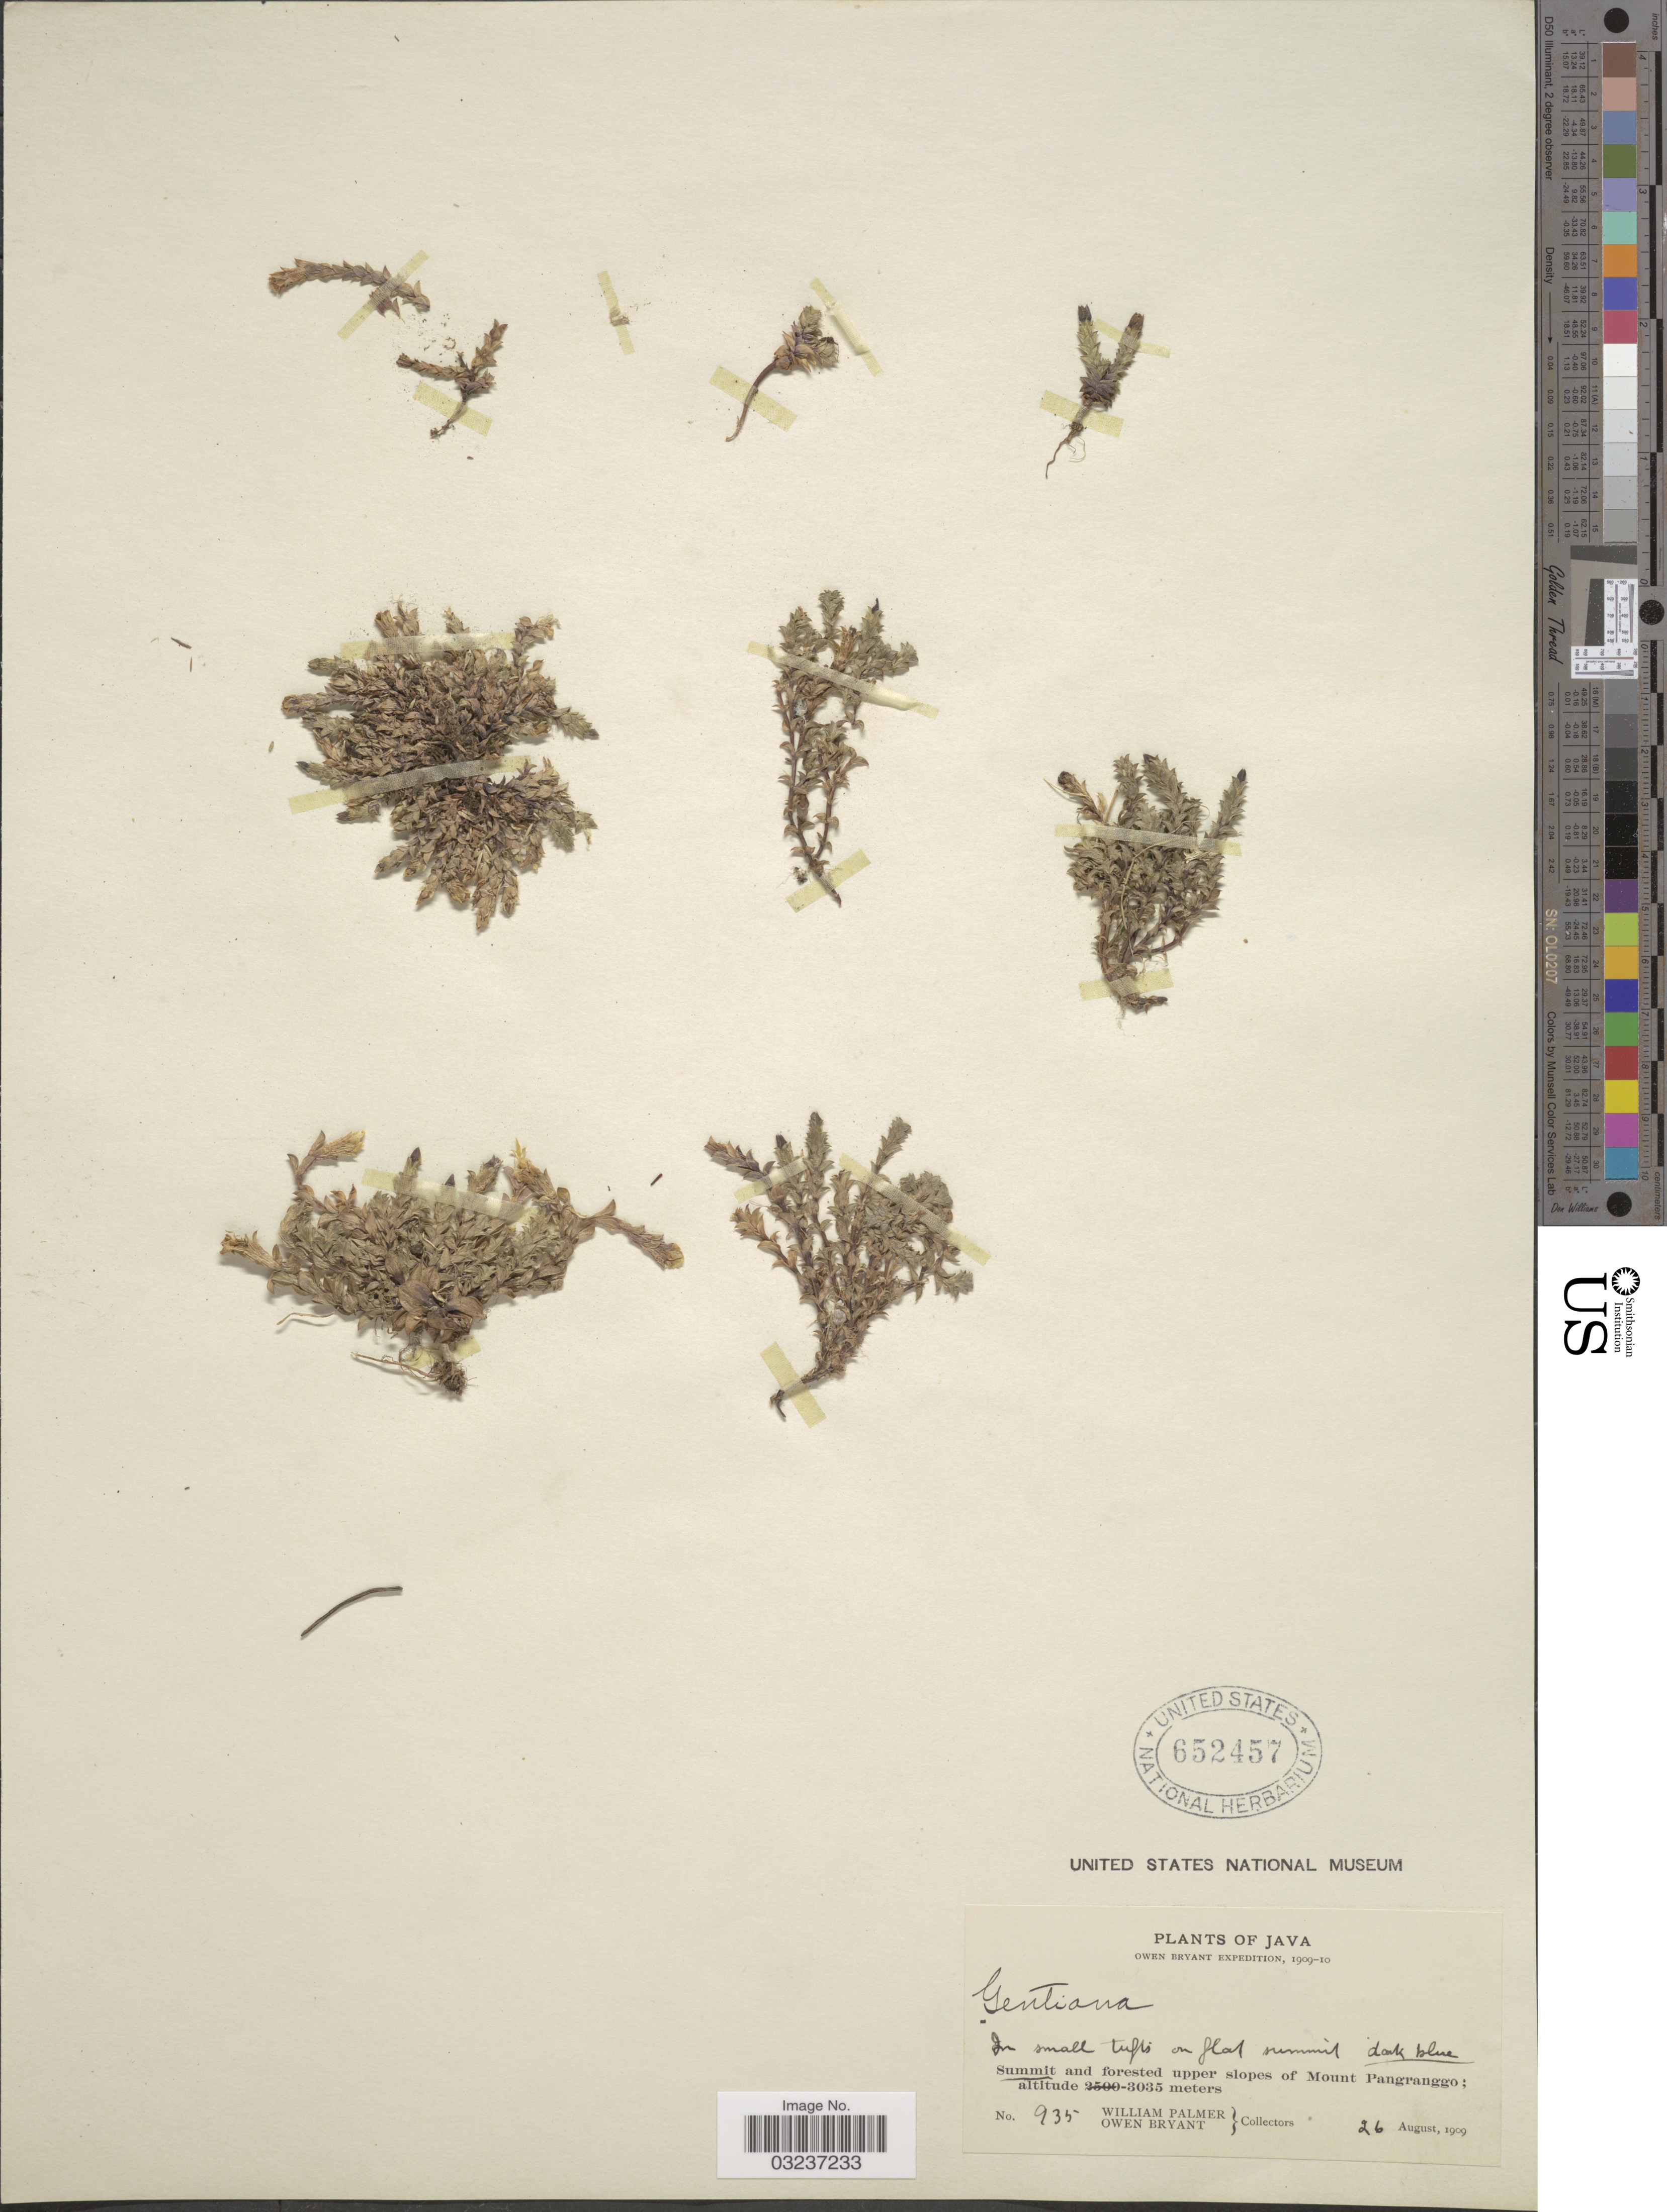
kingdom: Plantae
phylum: Tracheophyta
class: Magnoliopsida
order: Gentianales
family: Gentianaceae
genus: Gentiana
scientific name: Gentiana sp.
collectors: W. Palmer & O. Bryant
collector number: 935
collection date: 1909-08-26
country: Indonesia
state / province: Java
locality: Summit and forested upper slopes of Mount Pangranggo.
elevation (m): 3035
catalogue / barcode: US 652457